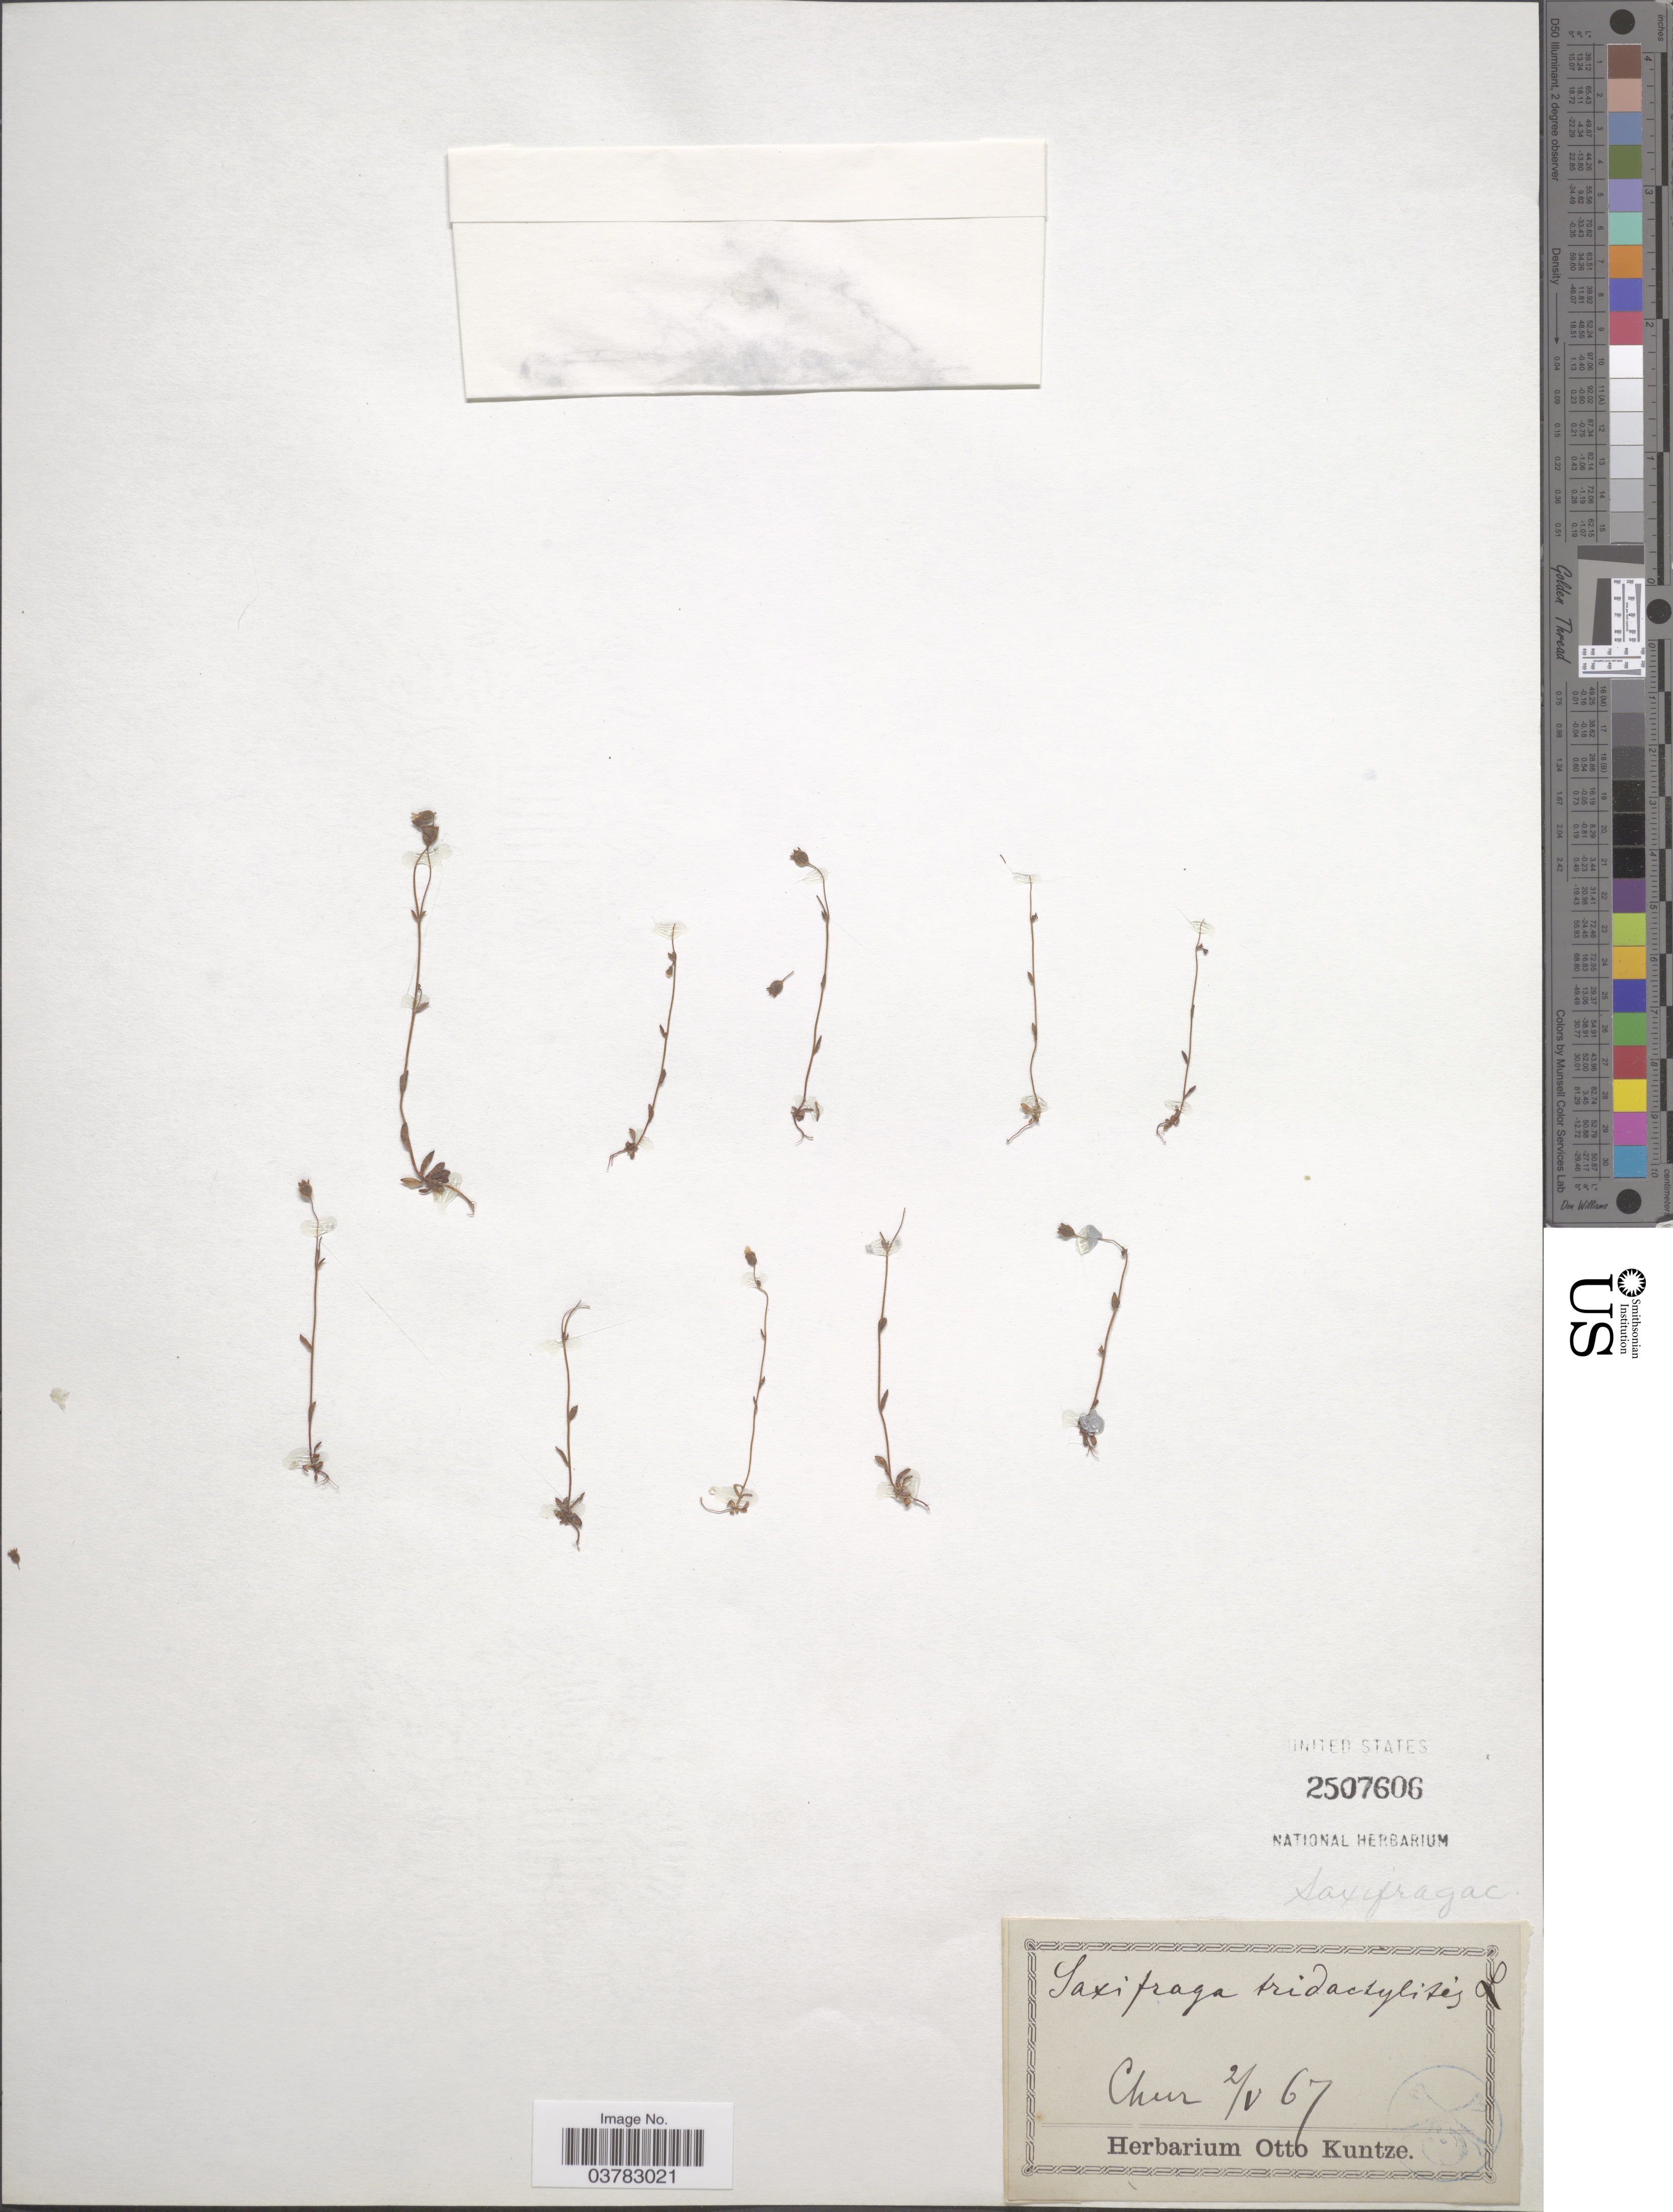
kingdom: Plantae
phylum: Tracheophyta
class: Magnoliopsida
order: Saxifragales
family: Saxifragaceae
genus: Saxifraga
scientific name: Saxifraga tridactylites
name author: L.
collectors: ex herb. Otto Kuntze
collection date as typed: Transcribed d/m/y: 2/5/67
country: Switzerland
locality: Chur.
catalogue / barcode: US 2507606